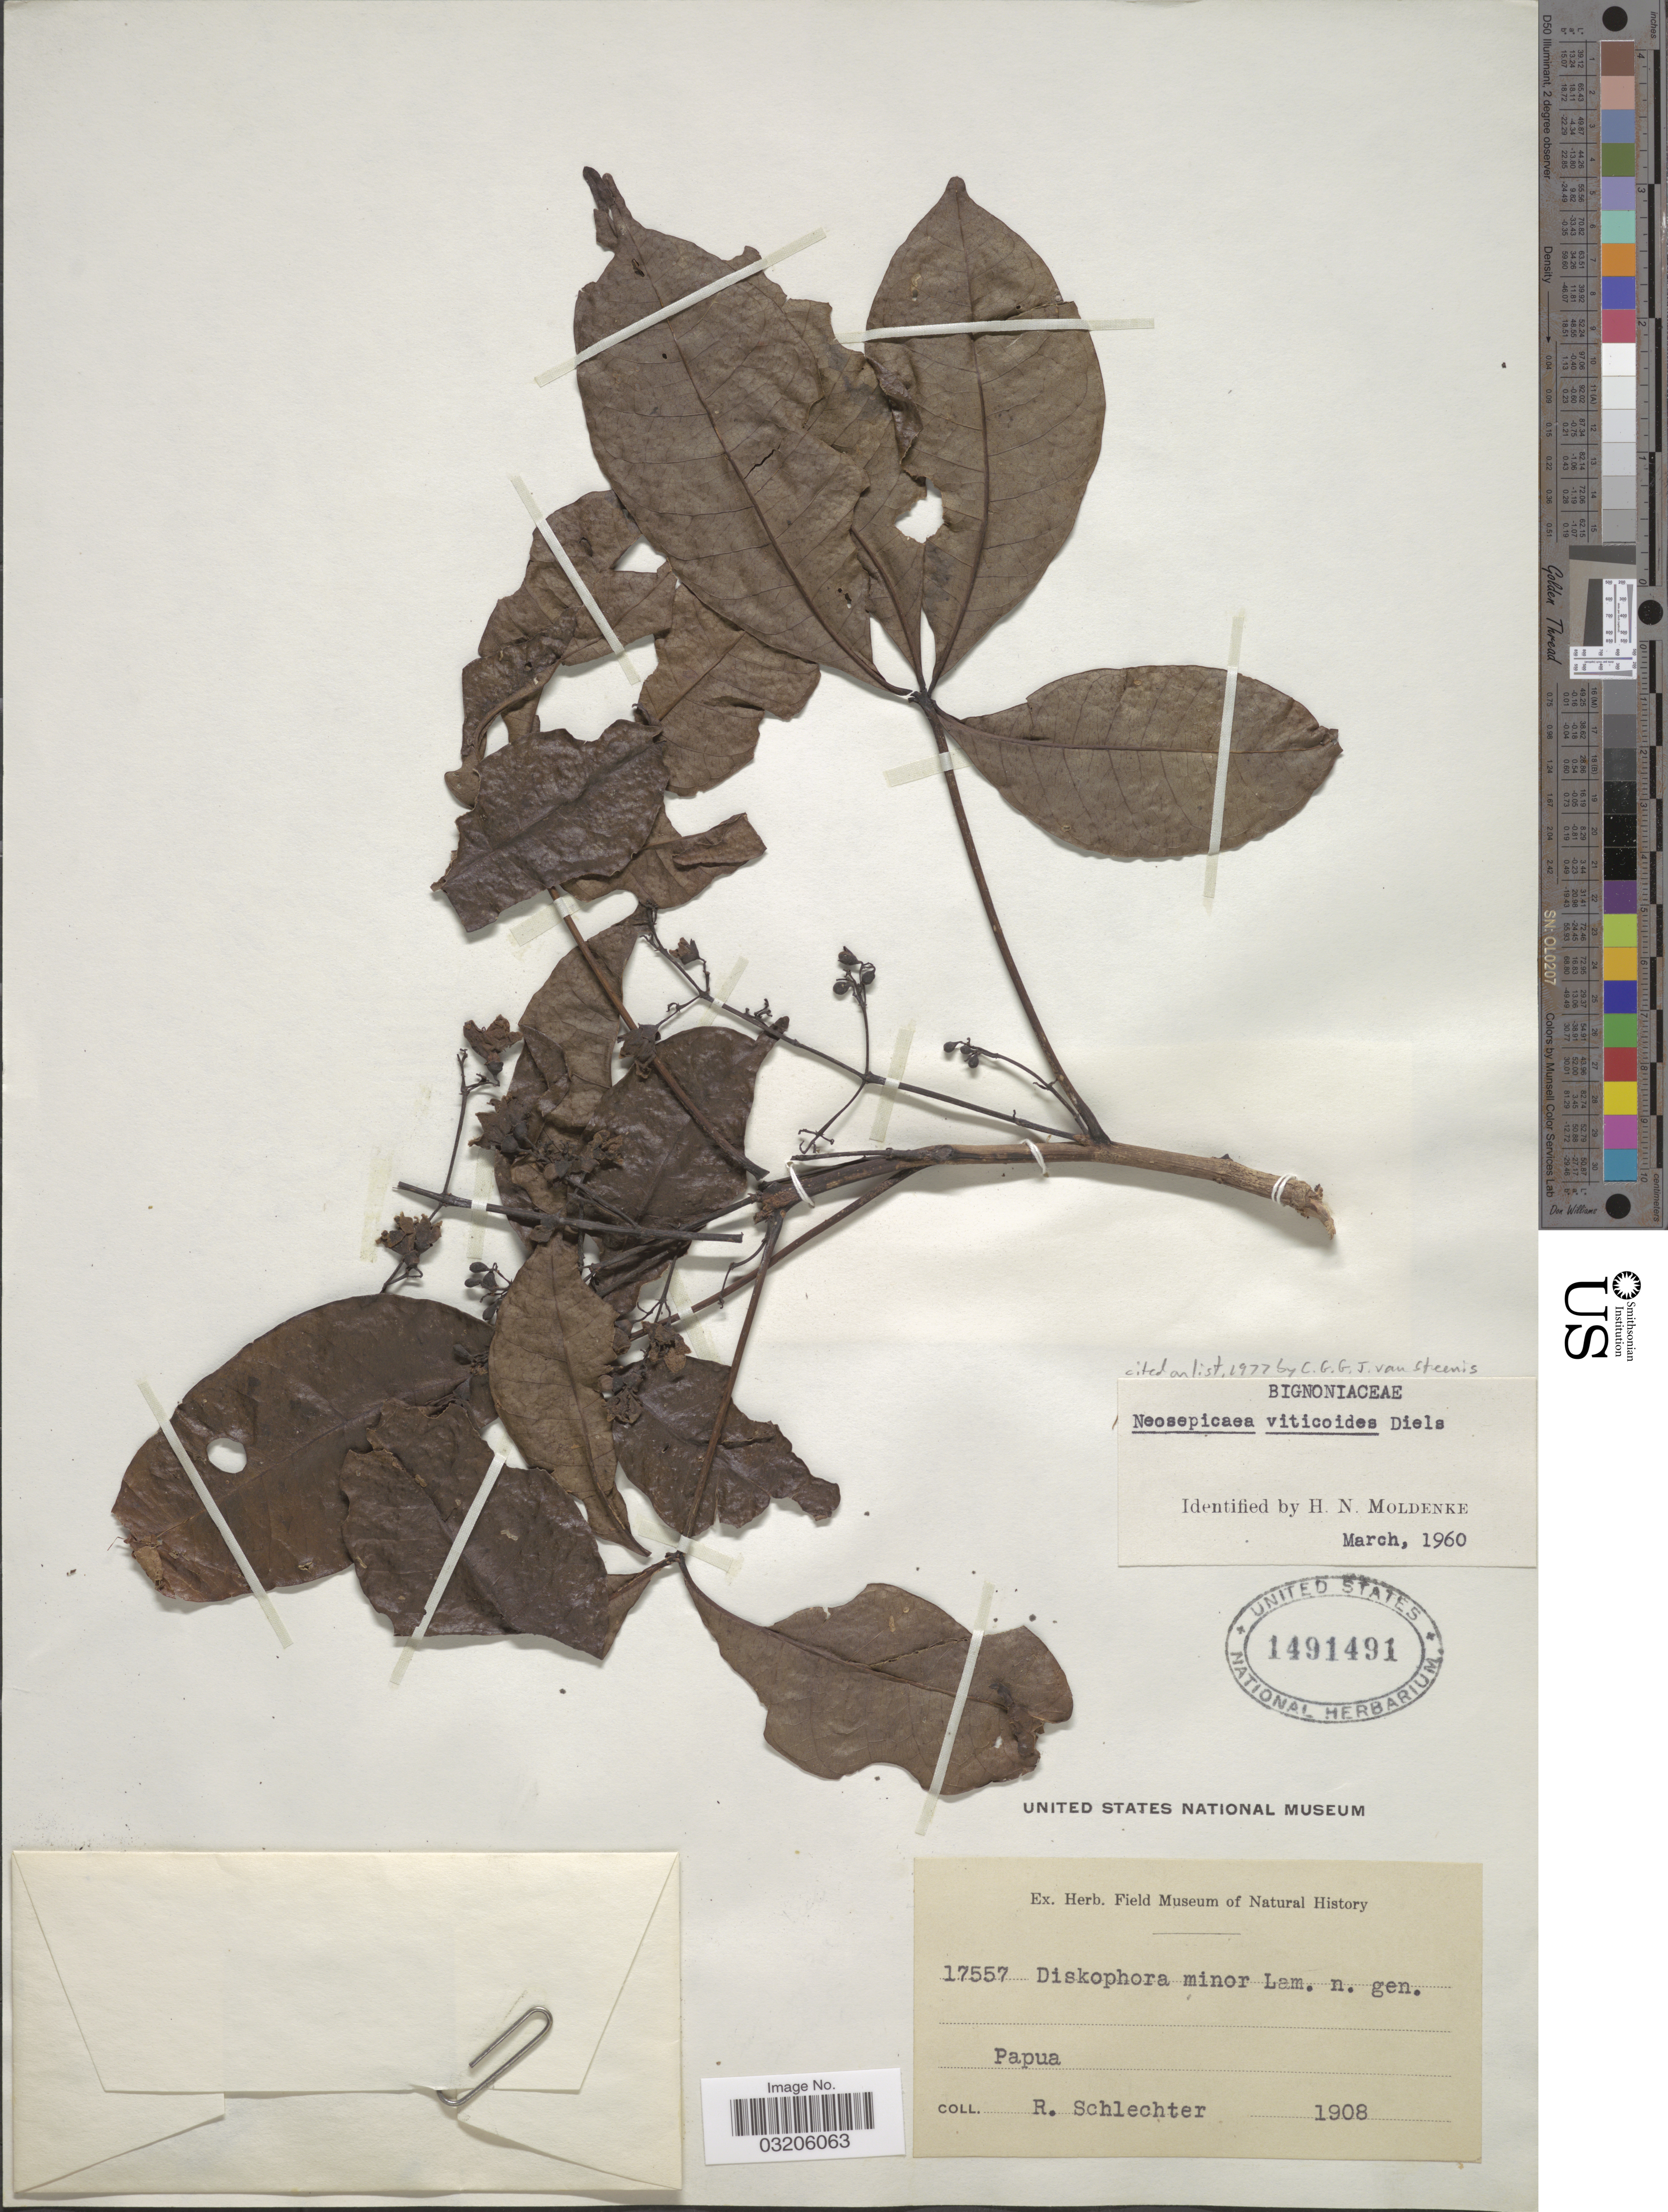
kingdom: Plantae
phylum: Tracheophyta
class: Magnoliopsida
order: Lamiales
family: Bignoniaceae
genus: Neosepicaea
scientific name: Neosepicaea viticoides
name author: Diehl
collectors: F. R. R. Schlechter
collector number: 17557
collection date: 1908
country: Papua New Guinea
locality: Papua.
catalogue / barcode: US 1491491